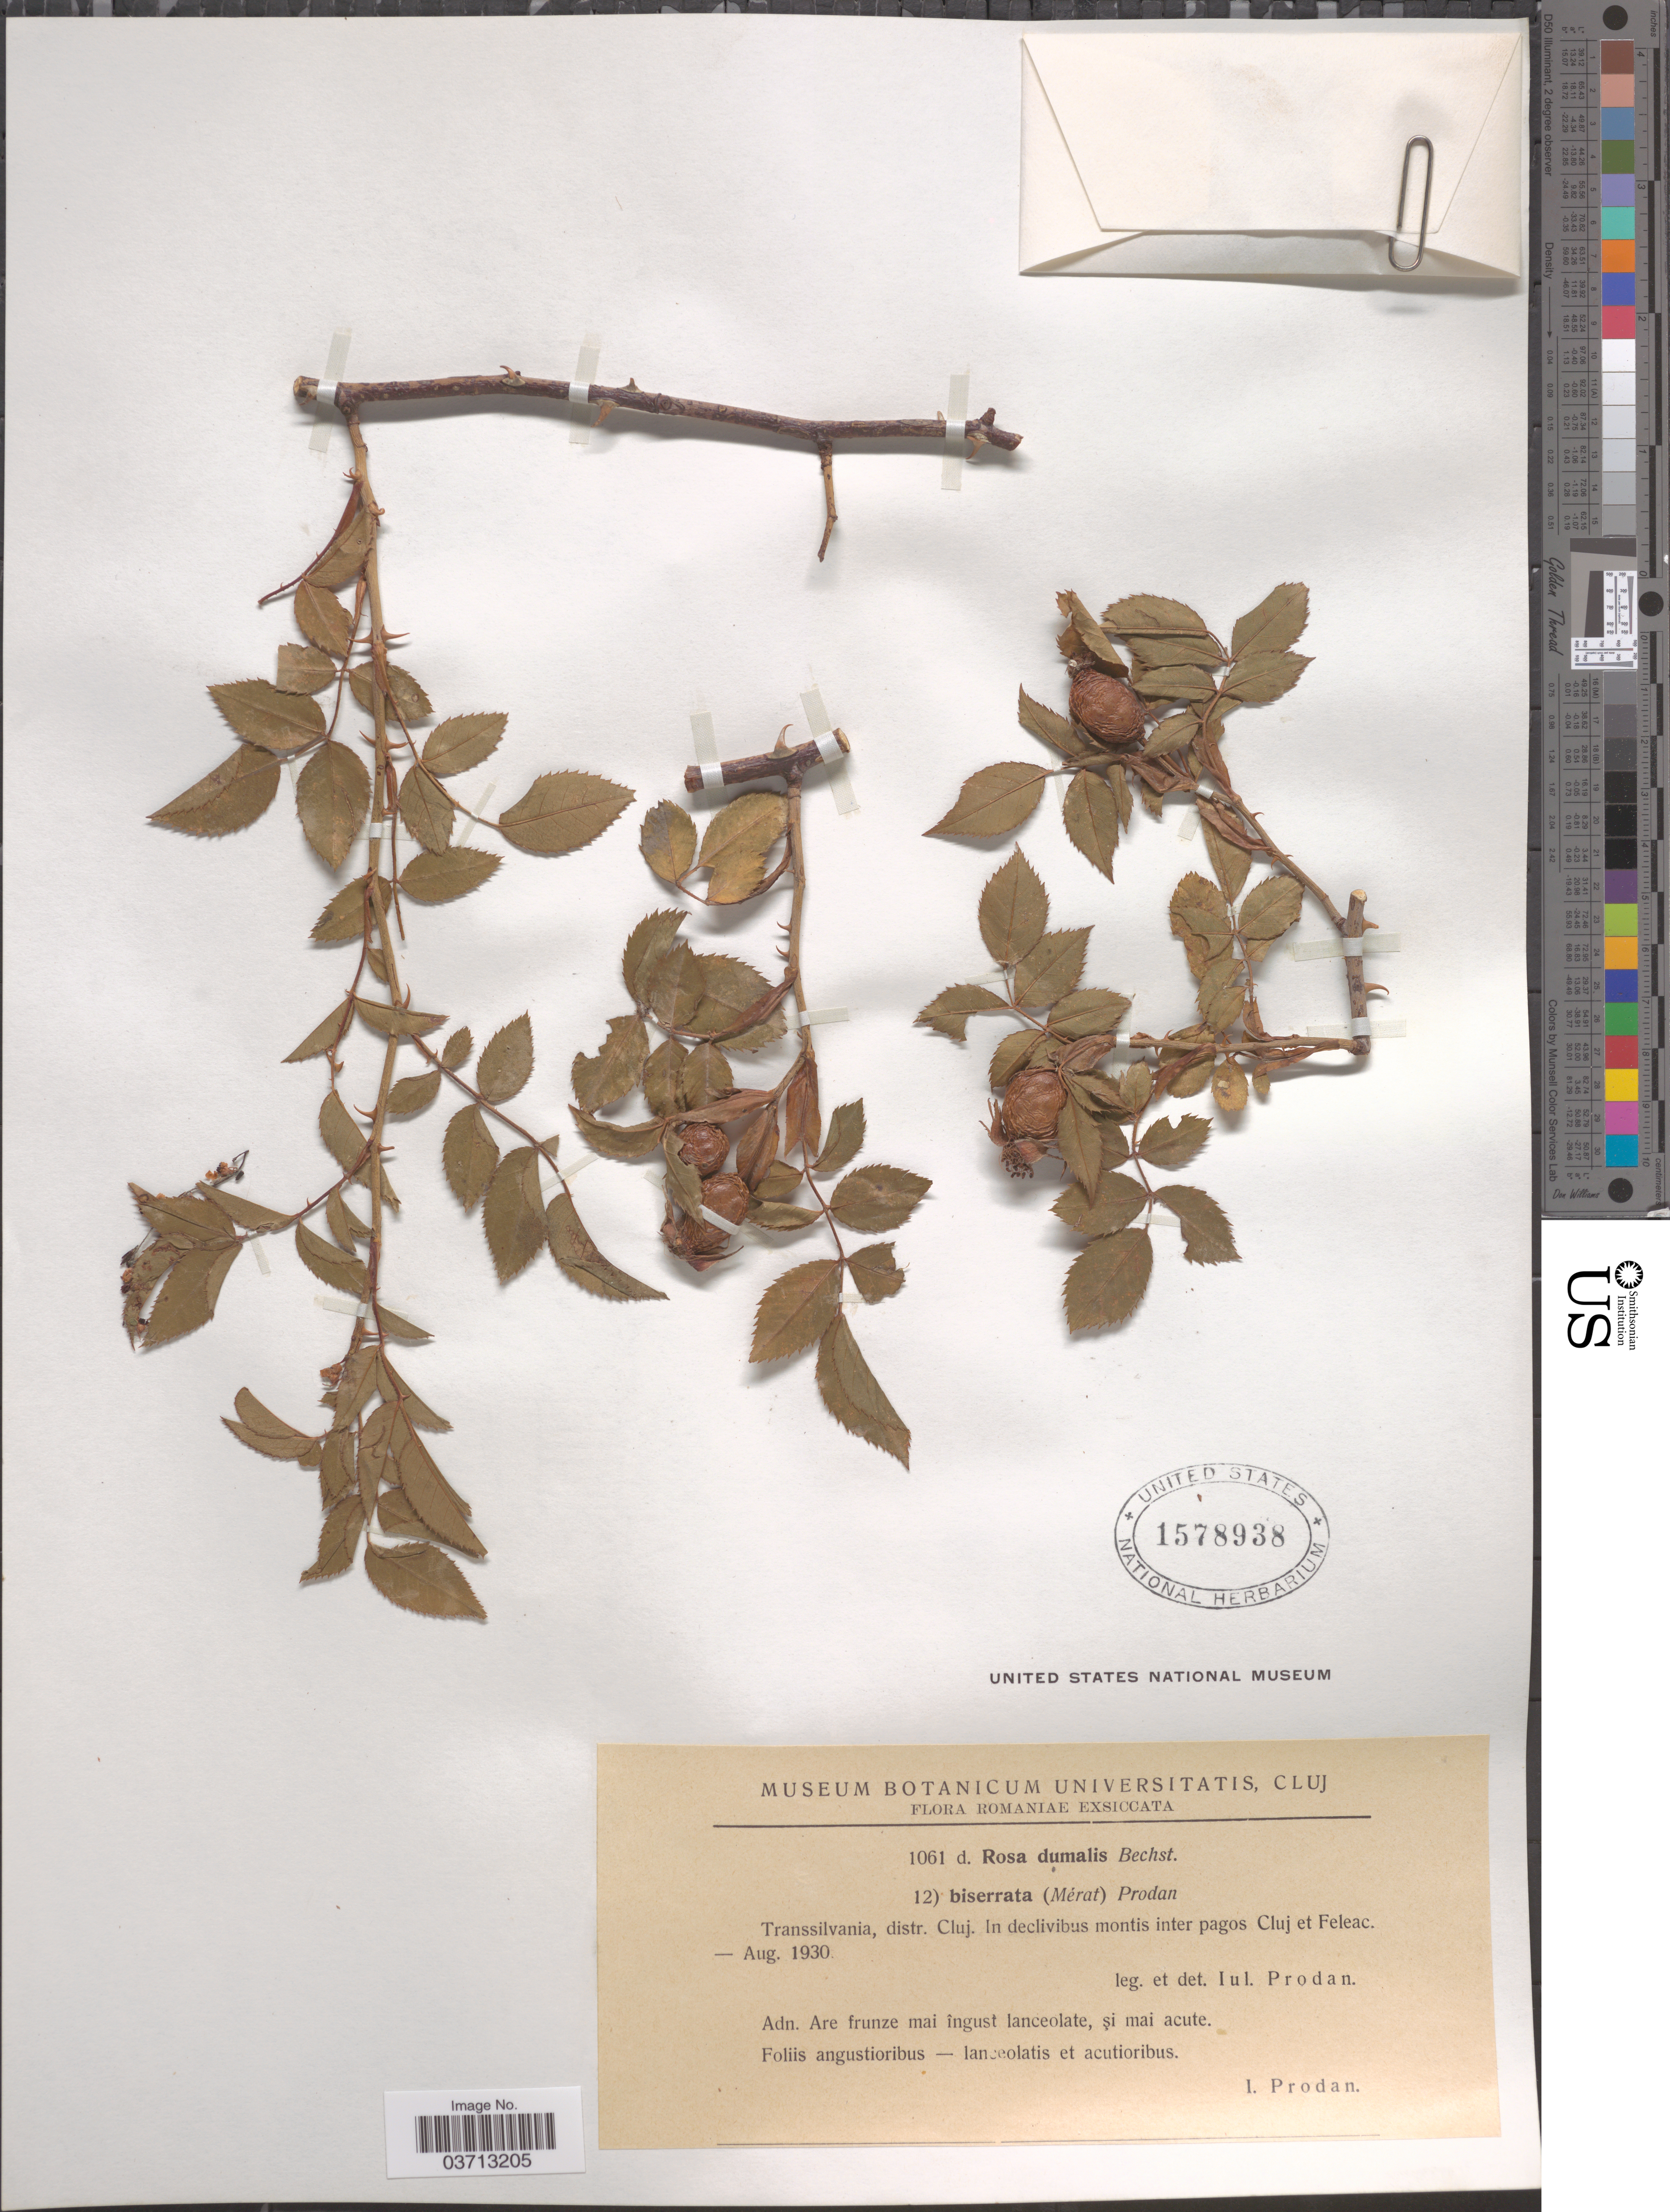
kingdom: Plantae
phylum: Tracheophyta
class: Magnoliopsida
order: Rosales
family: Rosaceae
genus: Rosa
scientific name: Rosa dumalis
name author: Bechst.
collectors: J. Prodan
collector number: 1061 d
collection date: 1930-08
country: Romania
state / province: Cluj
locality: Transsilvania, distr. Cluj. In declivibus montis inter pagos Cluj et Feleac.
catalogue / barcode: US 1578938